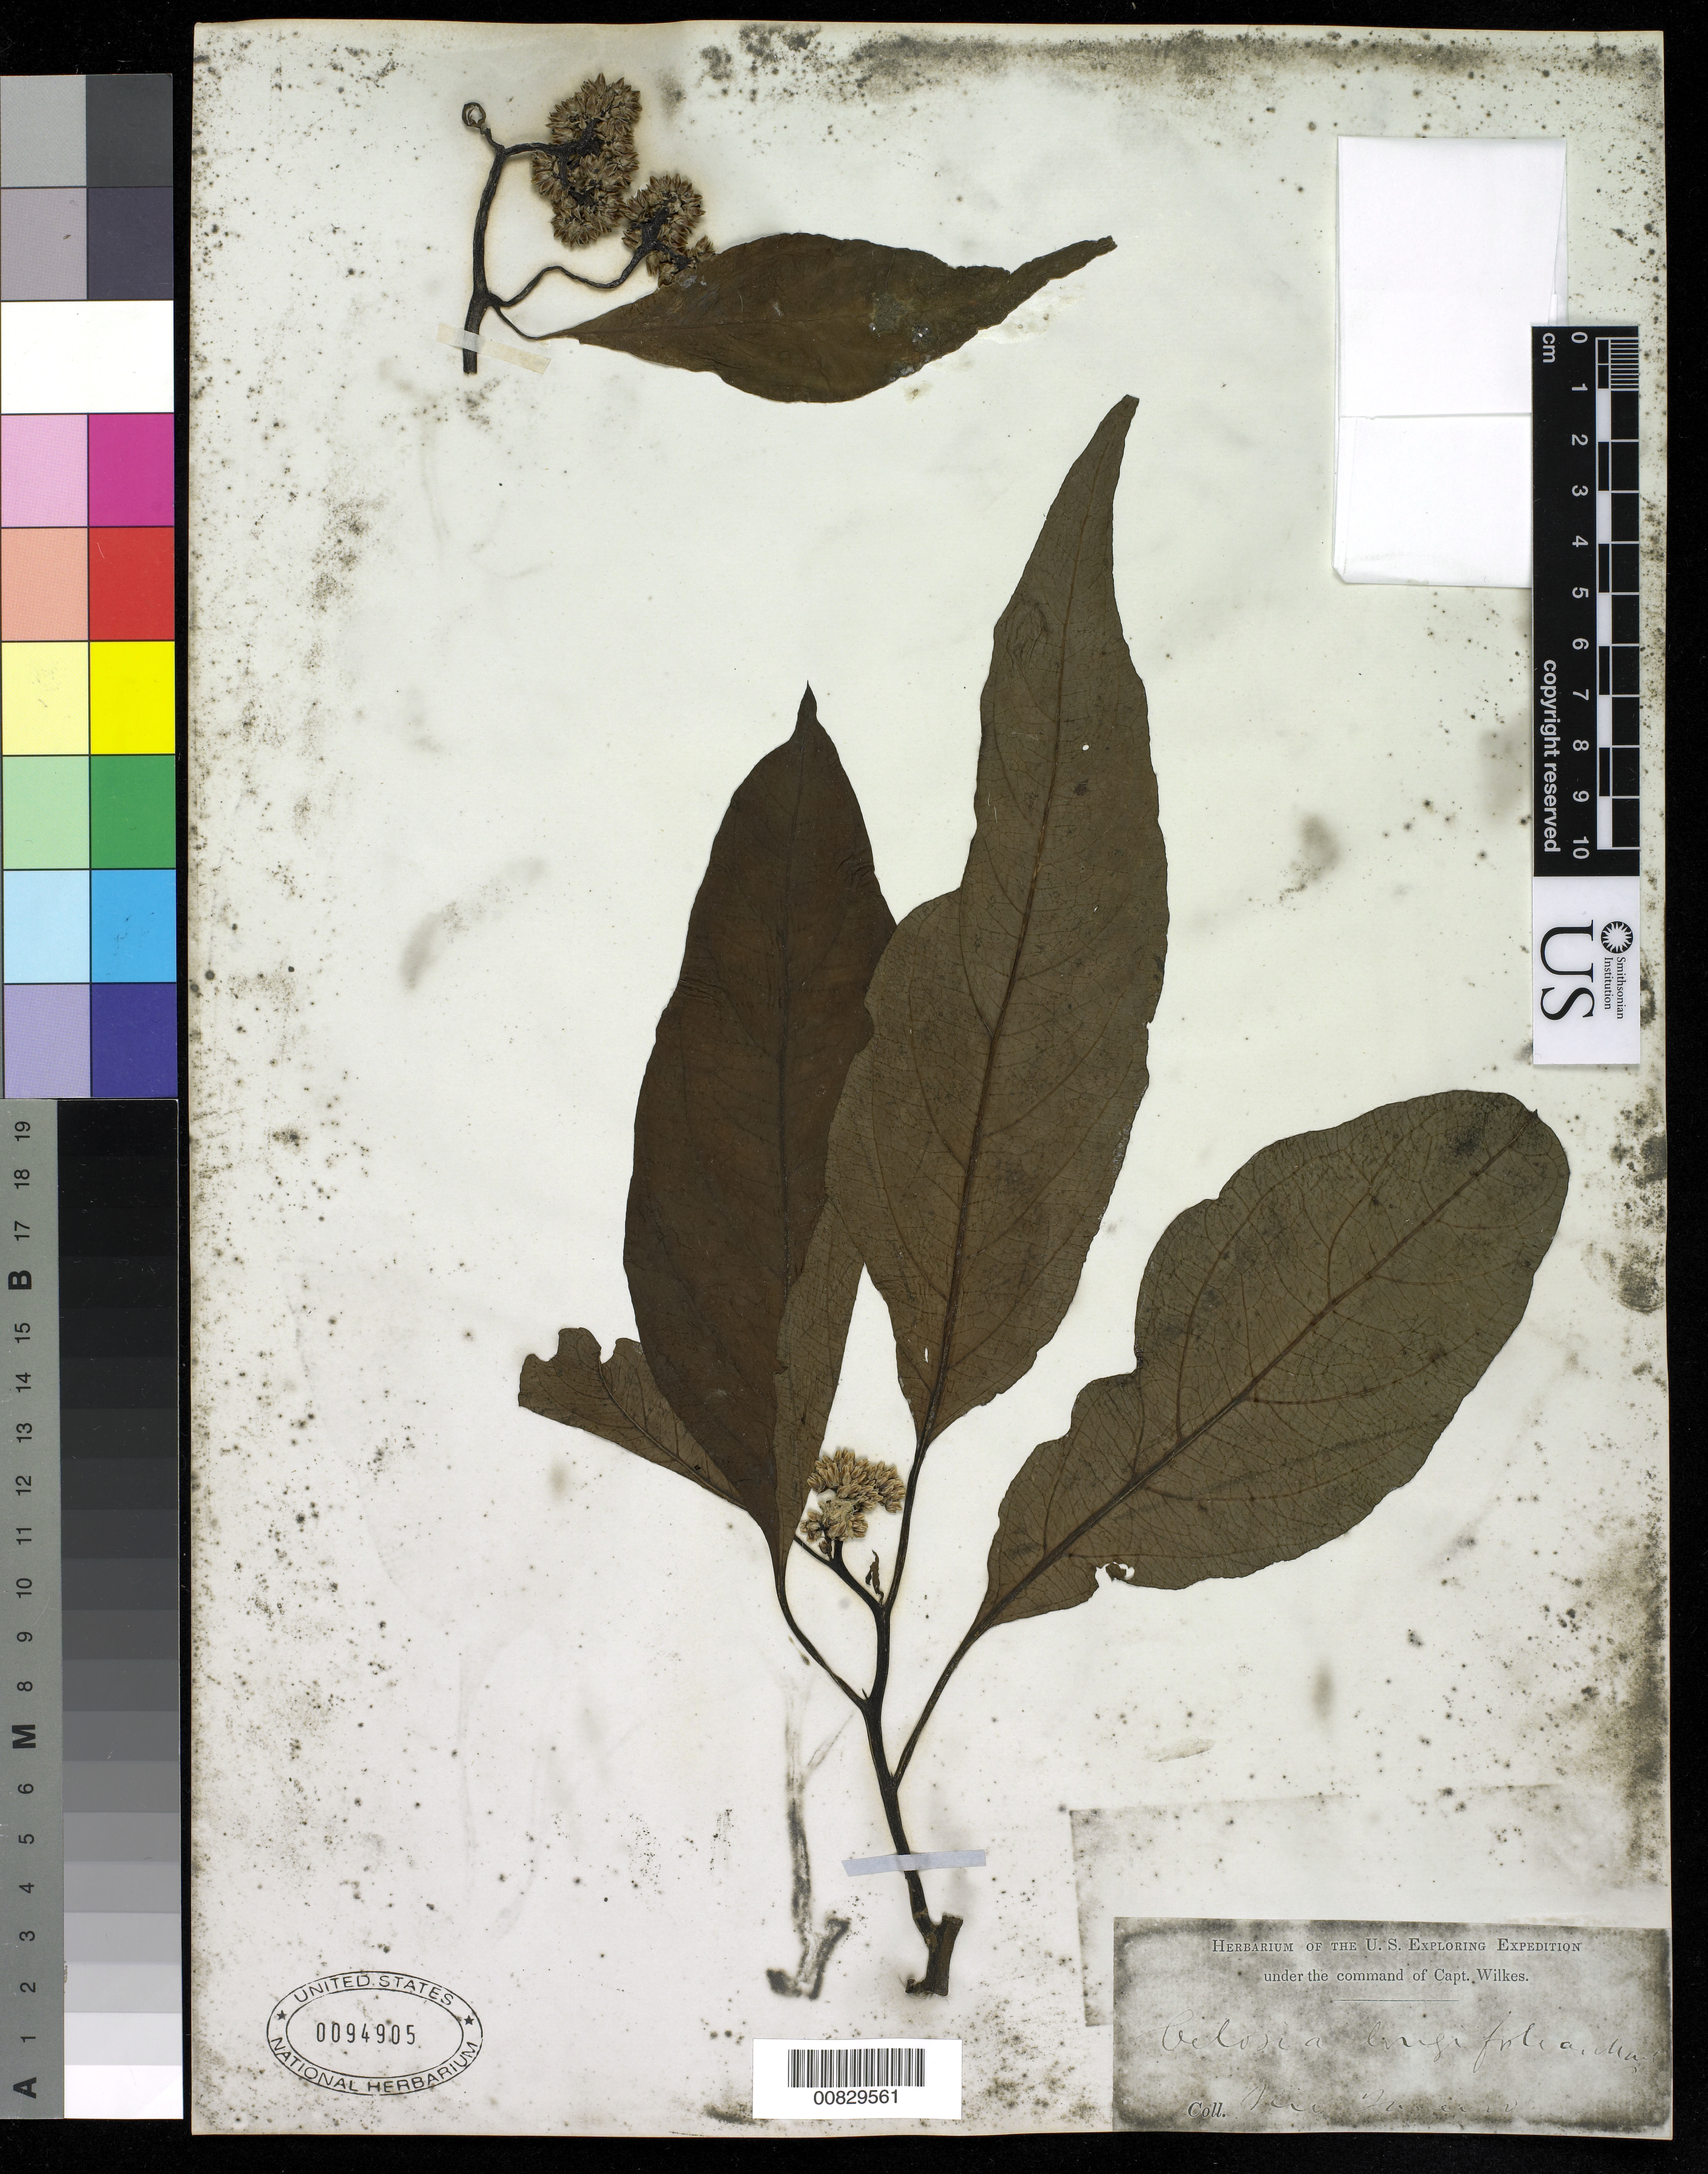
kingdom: Plantae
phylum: Tracheophyta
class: Magnoliopsida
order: Caryophyllales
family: Amaranthaceae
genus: Celosia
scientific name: Celosia longifolia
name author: Mart.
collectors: Wilkes Explor. Exped.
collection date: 1838/1842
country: Brazil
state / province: Rio de Janeiro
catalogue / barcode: US 94905